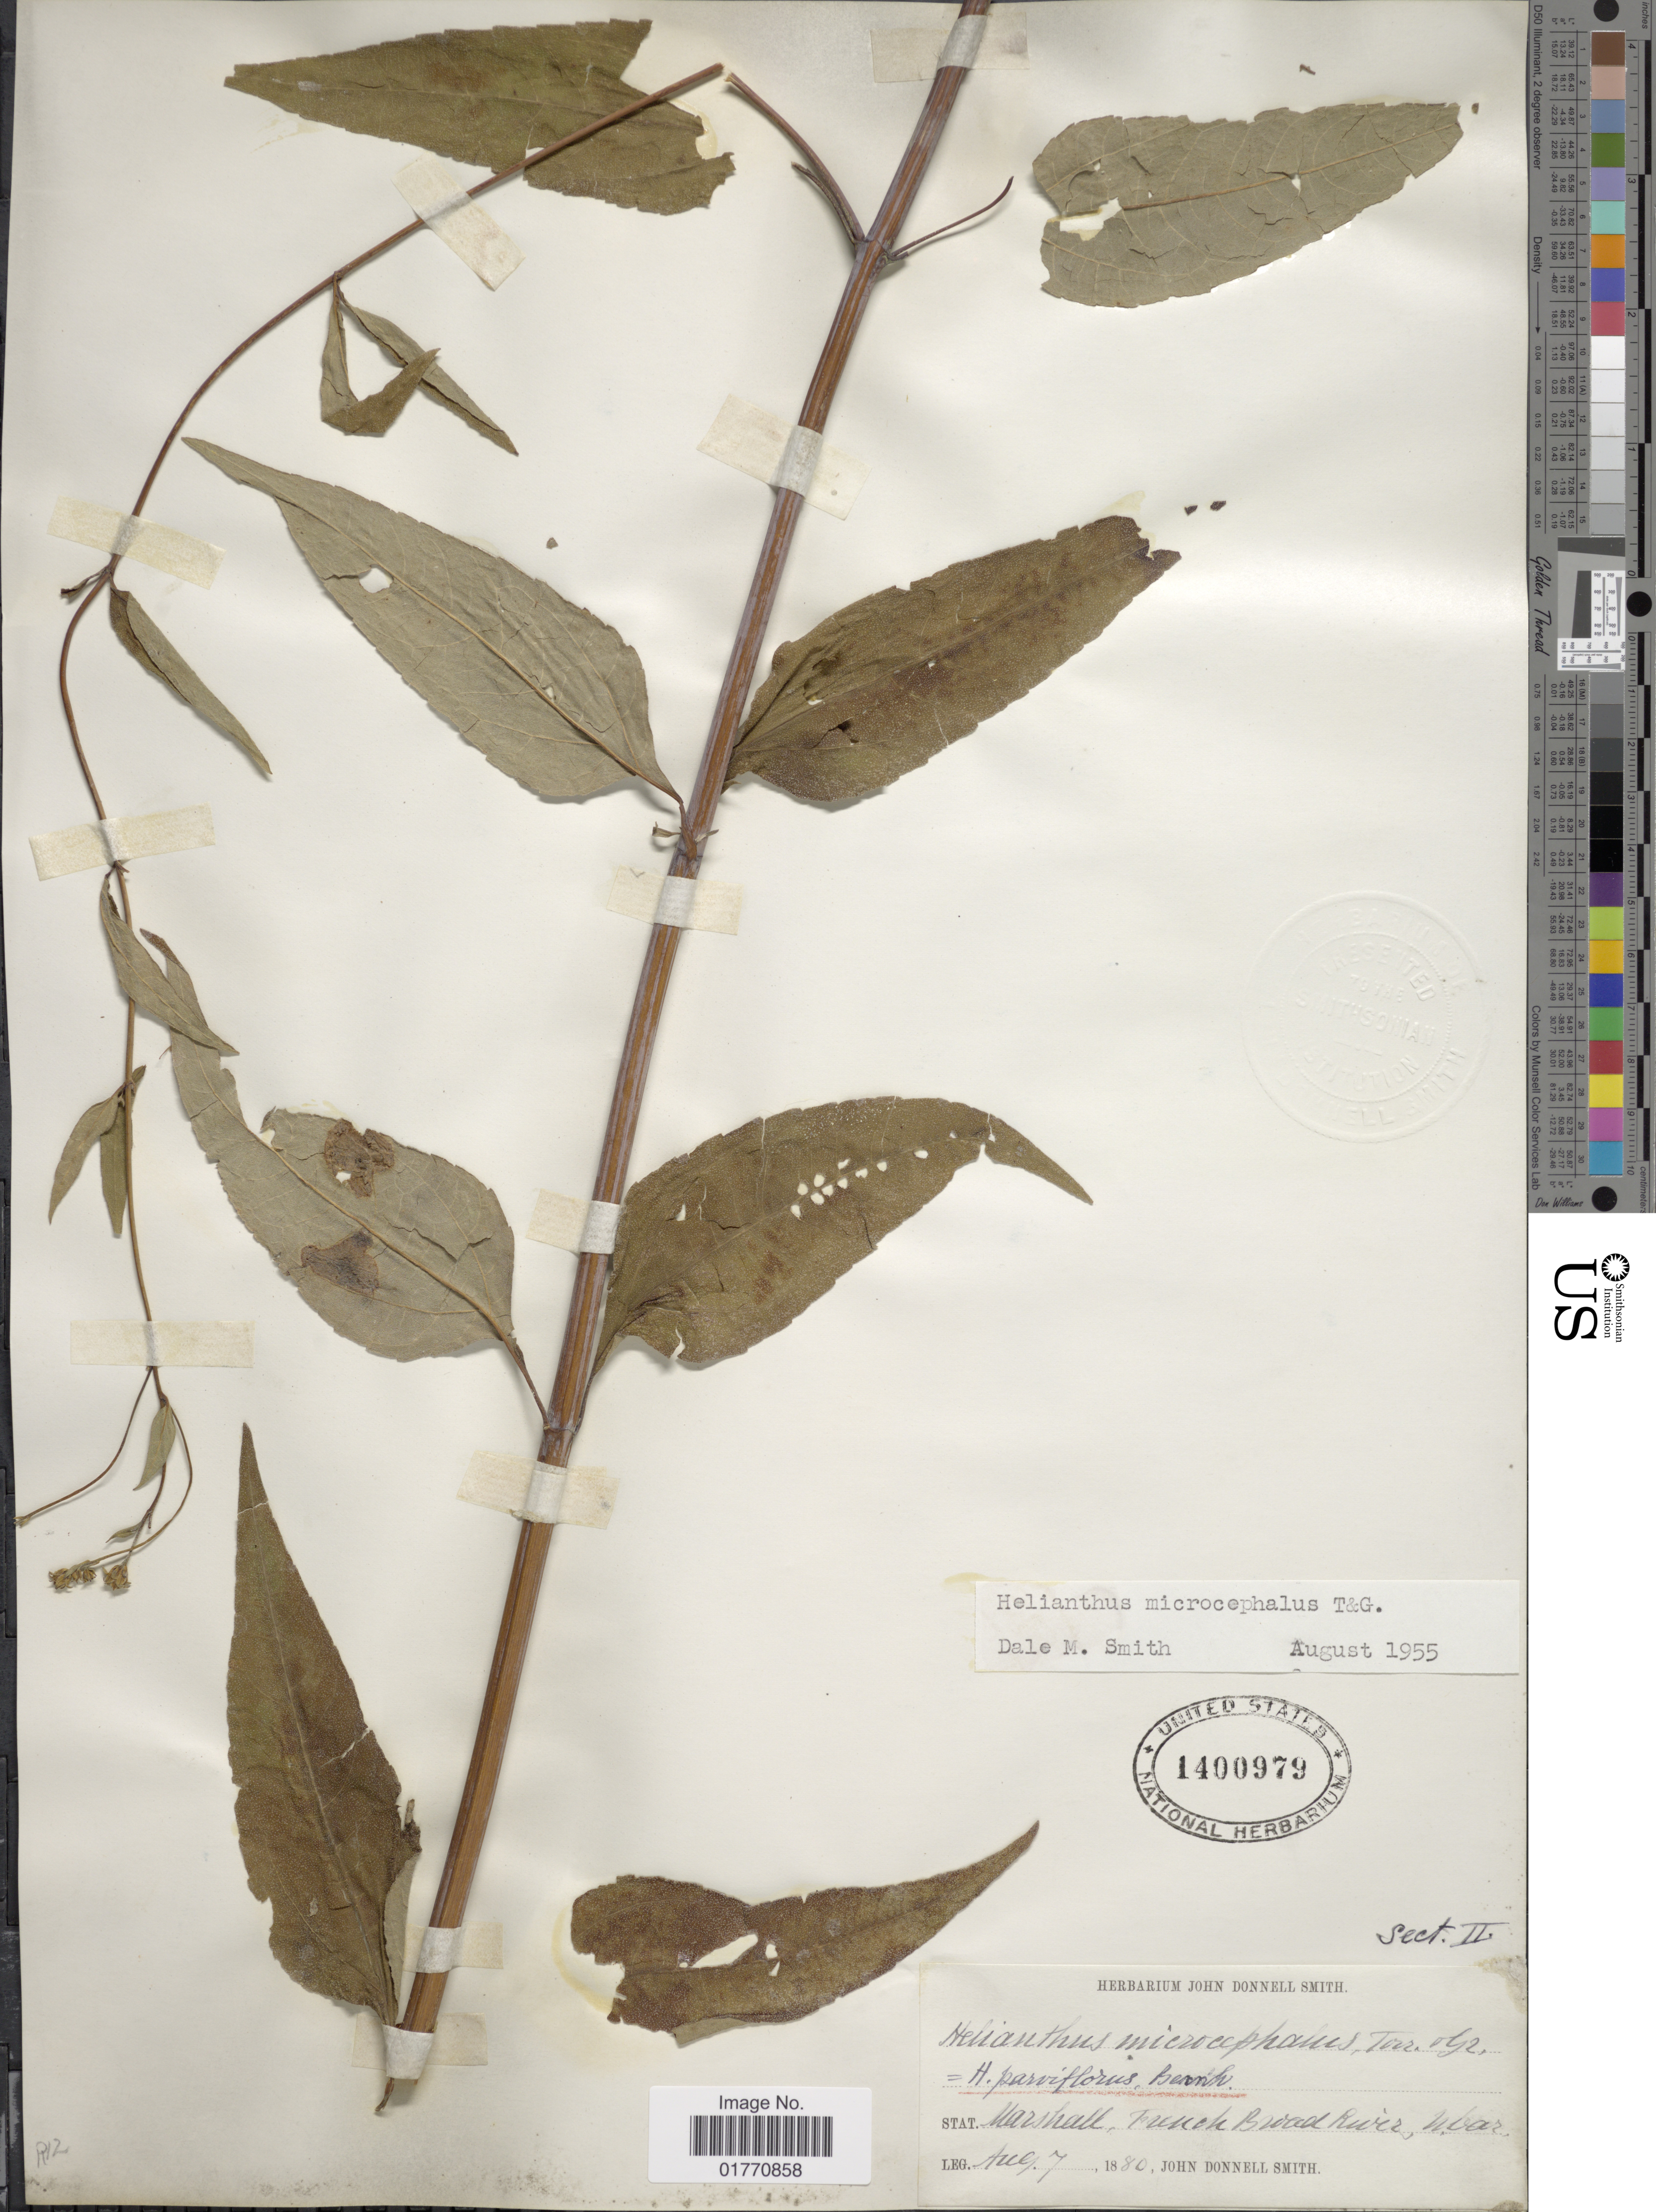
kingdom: Plantae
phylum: Tracheophyta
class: Magnoliopsida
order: Asterales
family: Asteraceae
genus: Helianthus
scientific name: Helianthus microcephalus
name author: Torr. & A. Gray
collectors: J. Donnell Smith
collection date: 1880-08-07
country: United States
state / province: North Carolina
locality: Stat.Marshall, French Broad River.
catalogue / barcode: US 1400979